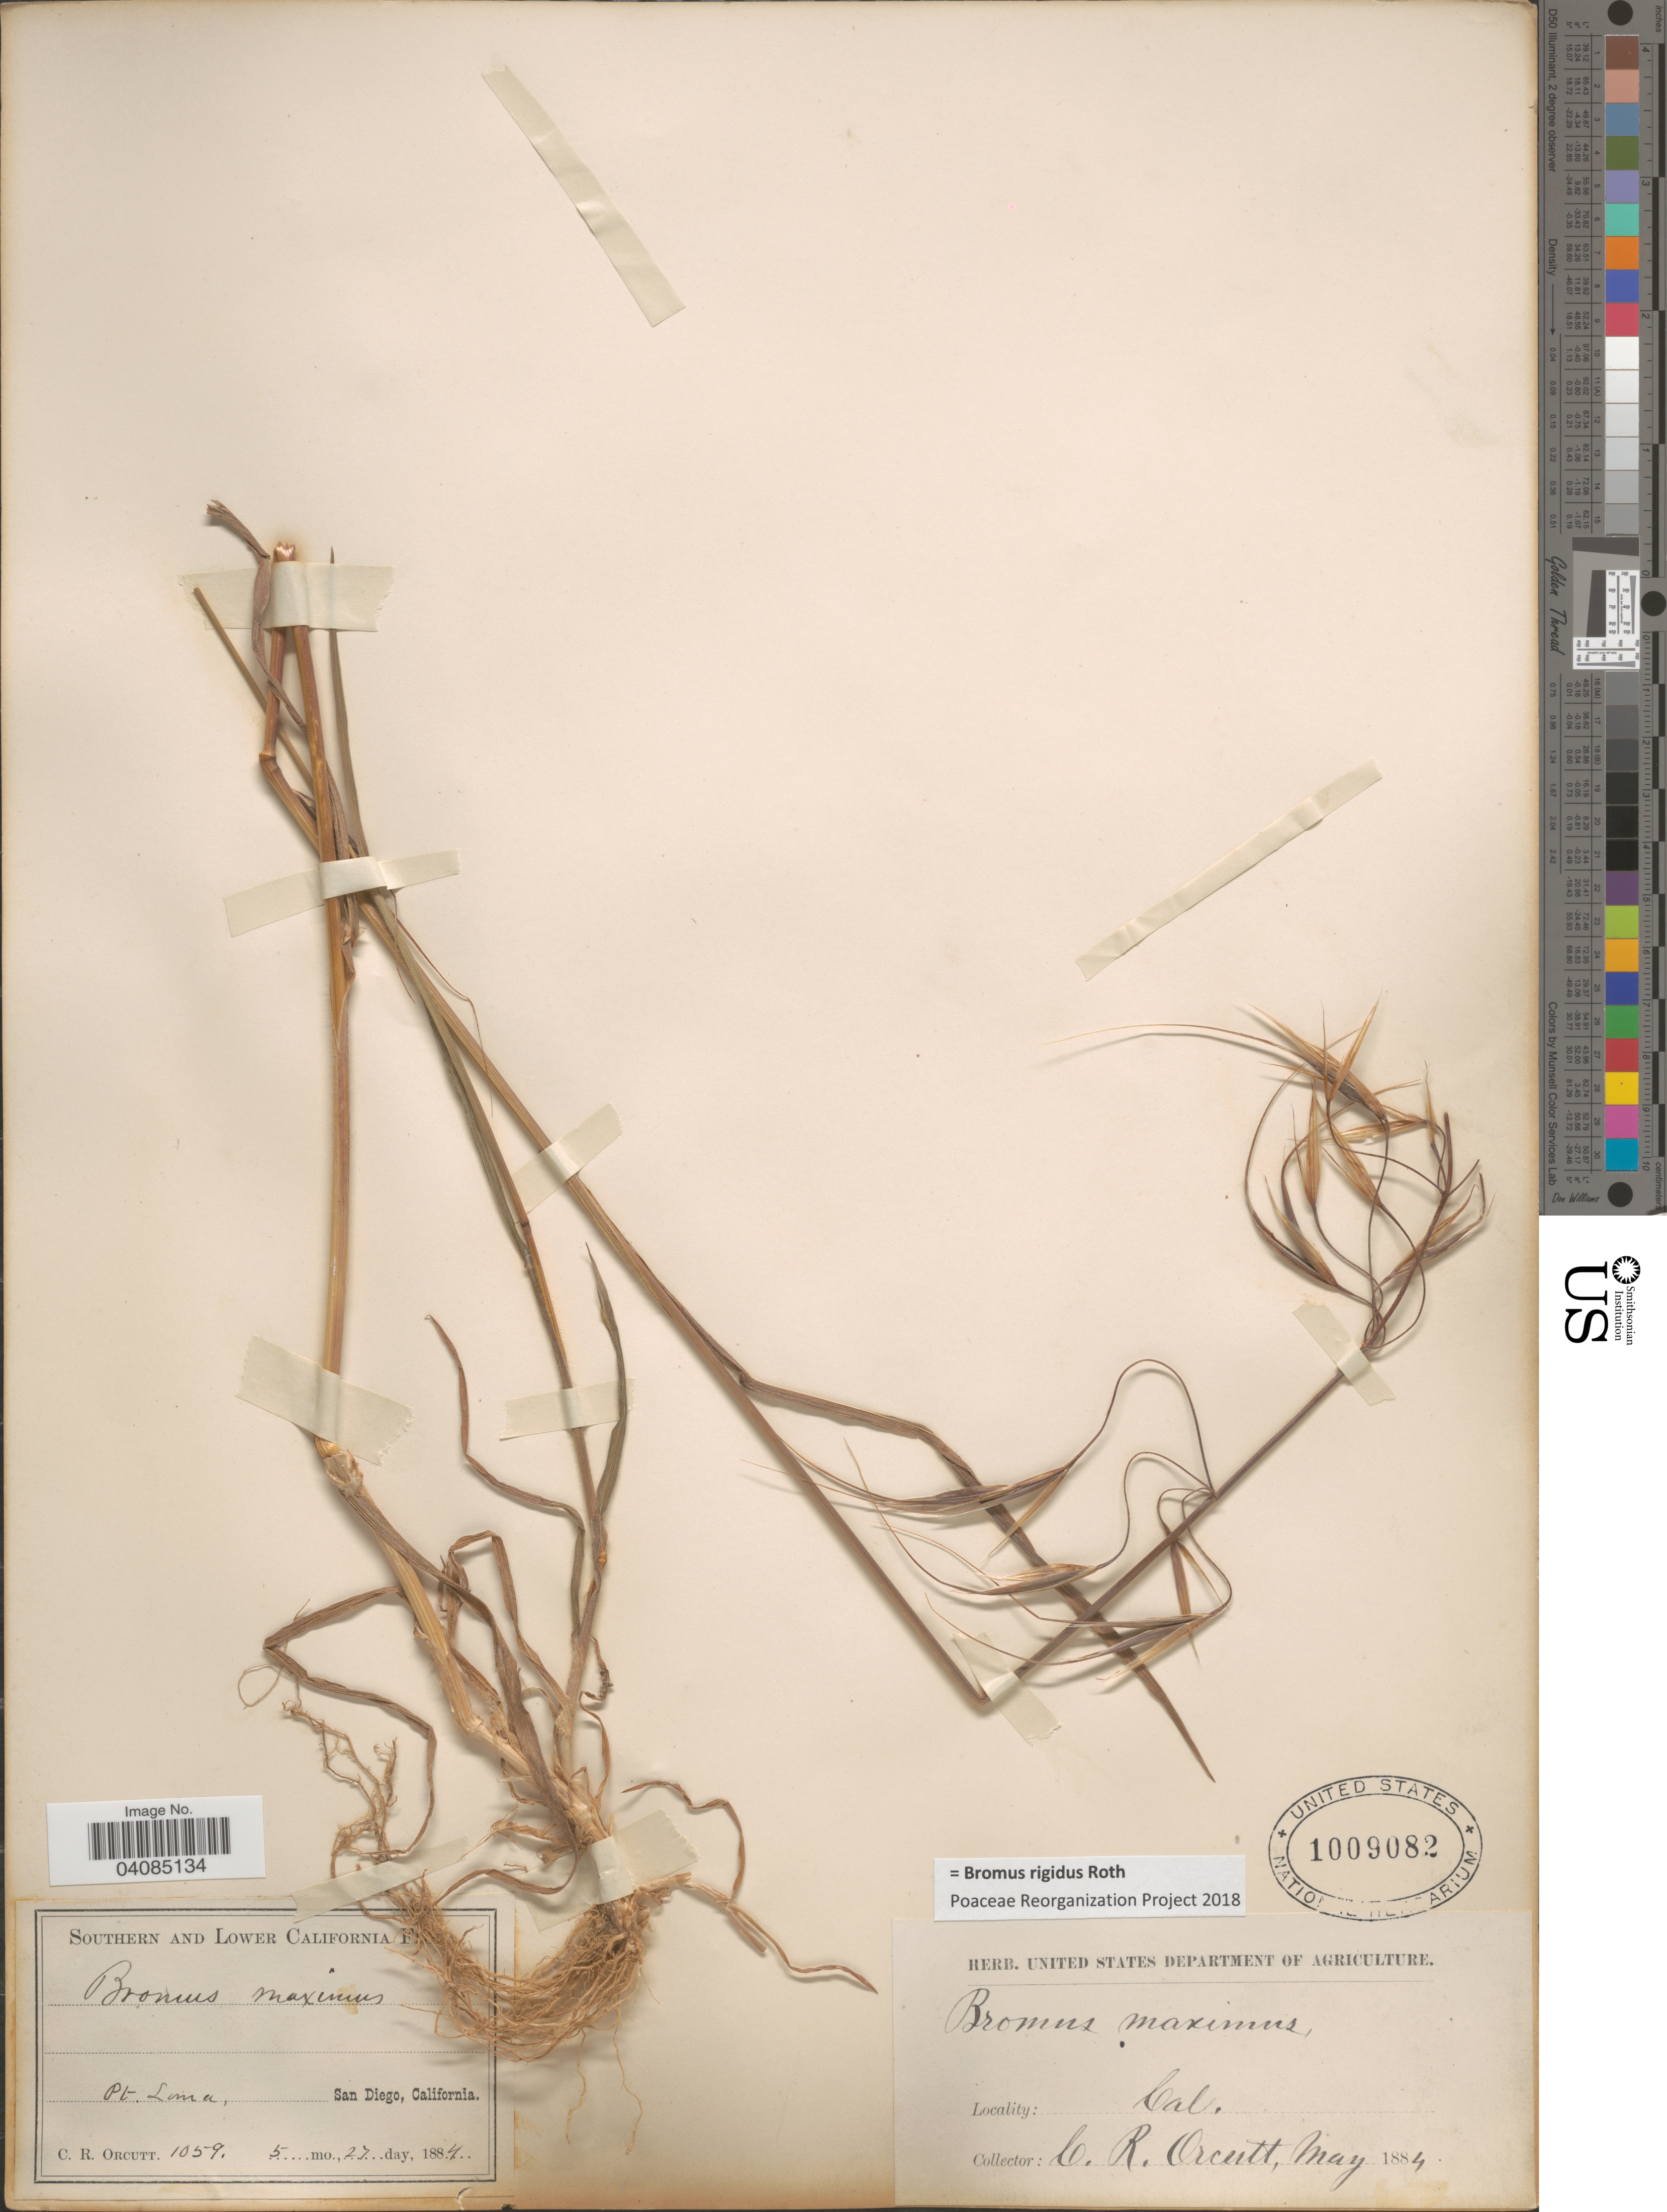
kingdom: Plantae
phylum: Tracheophyta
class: Liliopsida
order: Poales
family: Poaceae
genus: Bromus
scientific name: Bromus rigidus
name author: Roth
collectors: C. R. Orcutt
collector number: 1059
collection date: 1884-05-27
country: United States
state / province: California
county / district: San Diego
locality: Southern and Lower California. Pt. Lima, San Diego.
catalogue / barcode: US 1009082